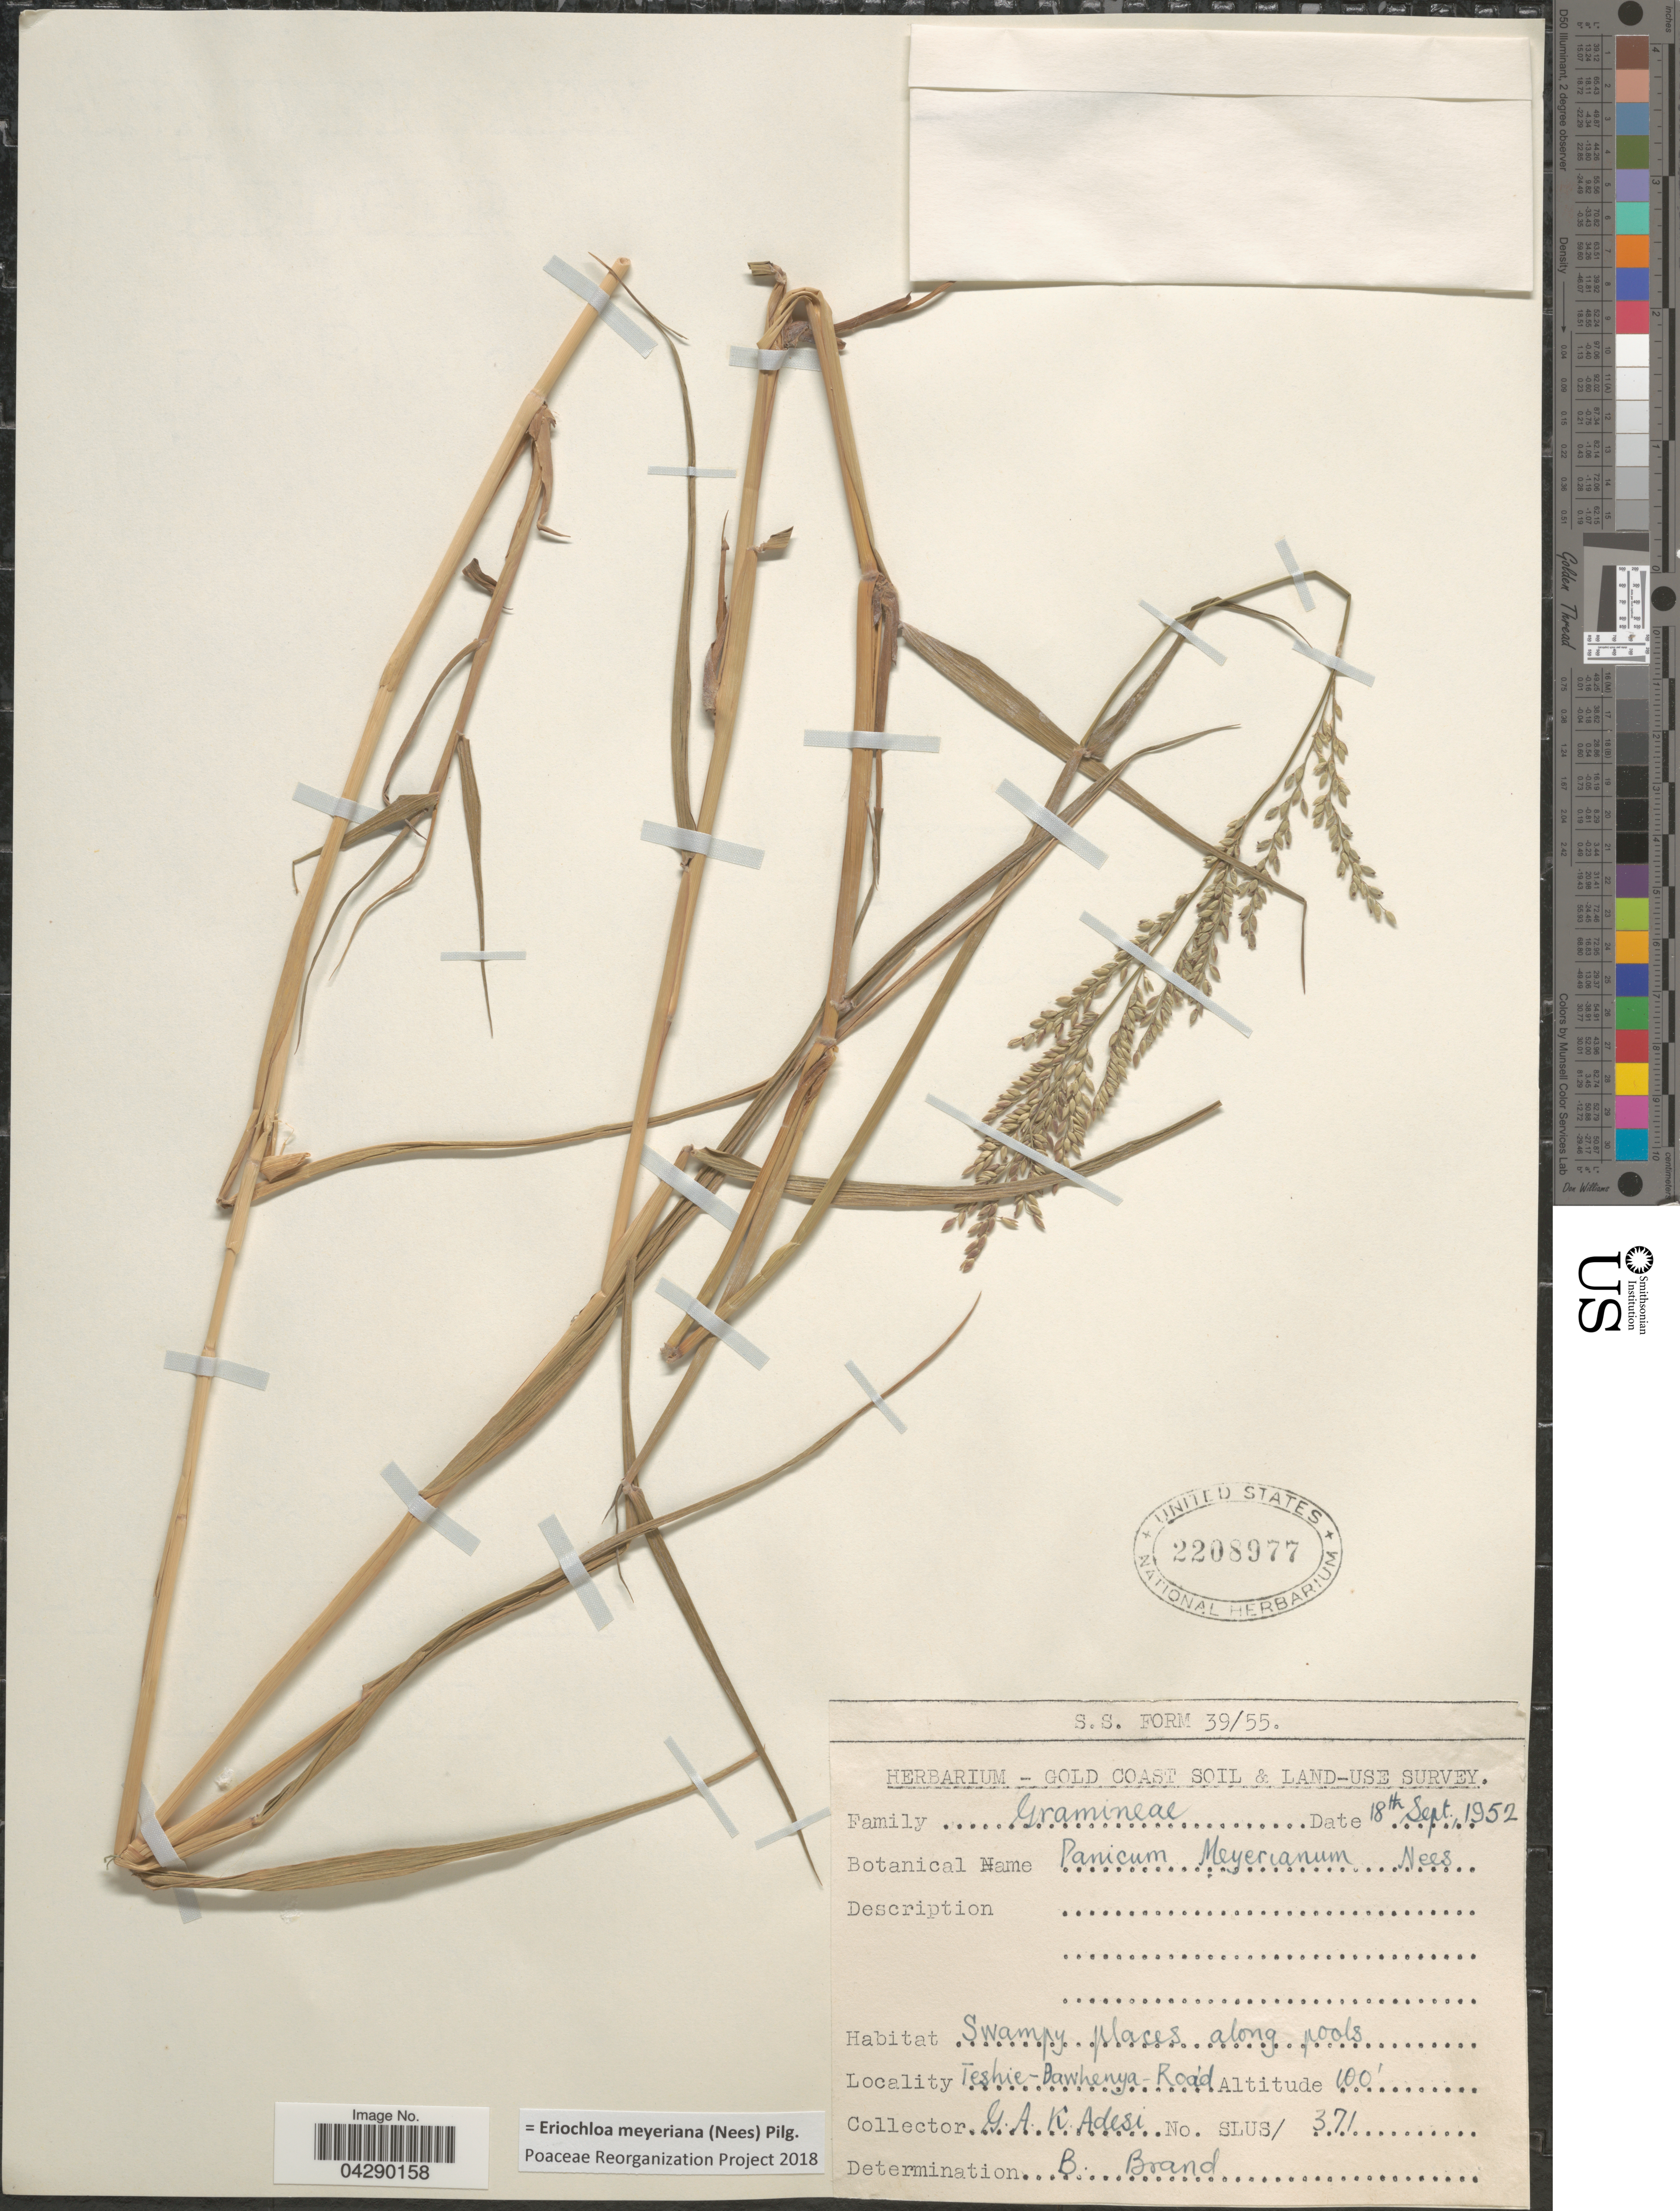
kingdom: Plantae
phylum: Tracheophyta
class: Liliopsida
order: Poales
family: Poaceae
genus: Eriochloa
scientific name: Eriochloa meyeriana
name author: (Nees) Pilg.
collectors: G. A. K. Adesi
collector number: Slus/371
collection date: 1952-09-18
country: Ghana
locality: Gold Coast Soil & Land-Use Survey. Swampy places along pools. Teshie-Dawhenya Road.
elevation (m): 30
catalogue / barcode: US 2208977